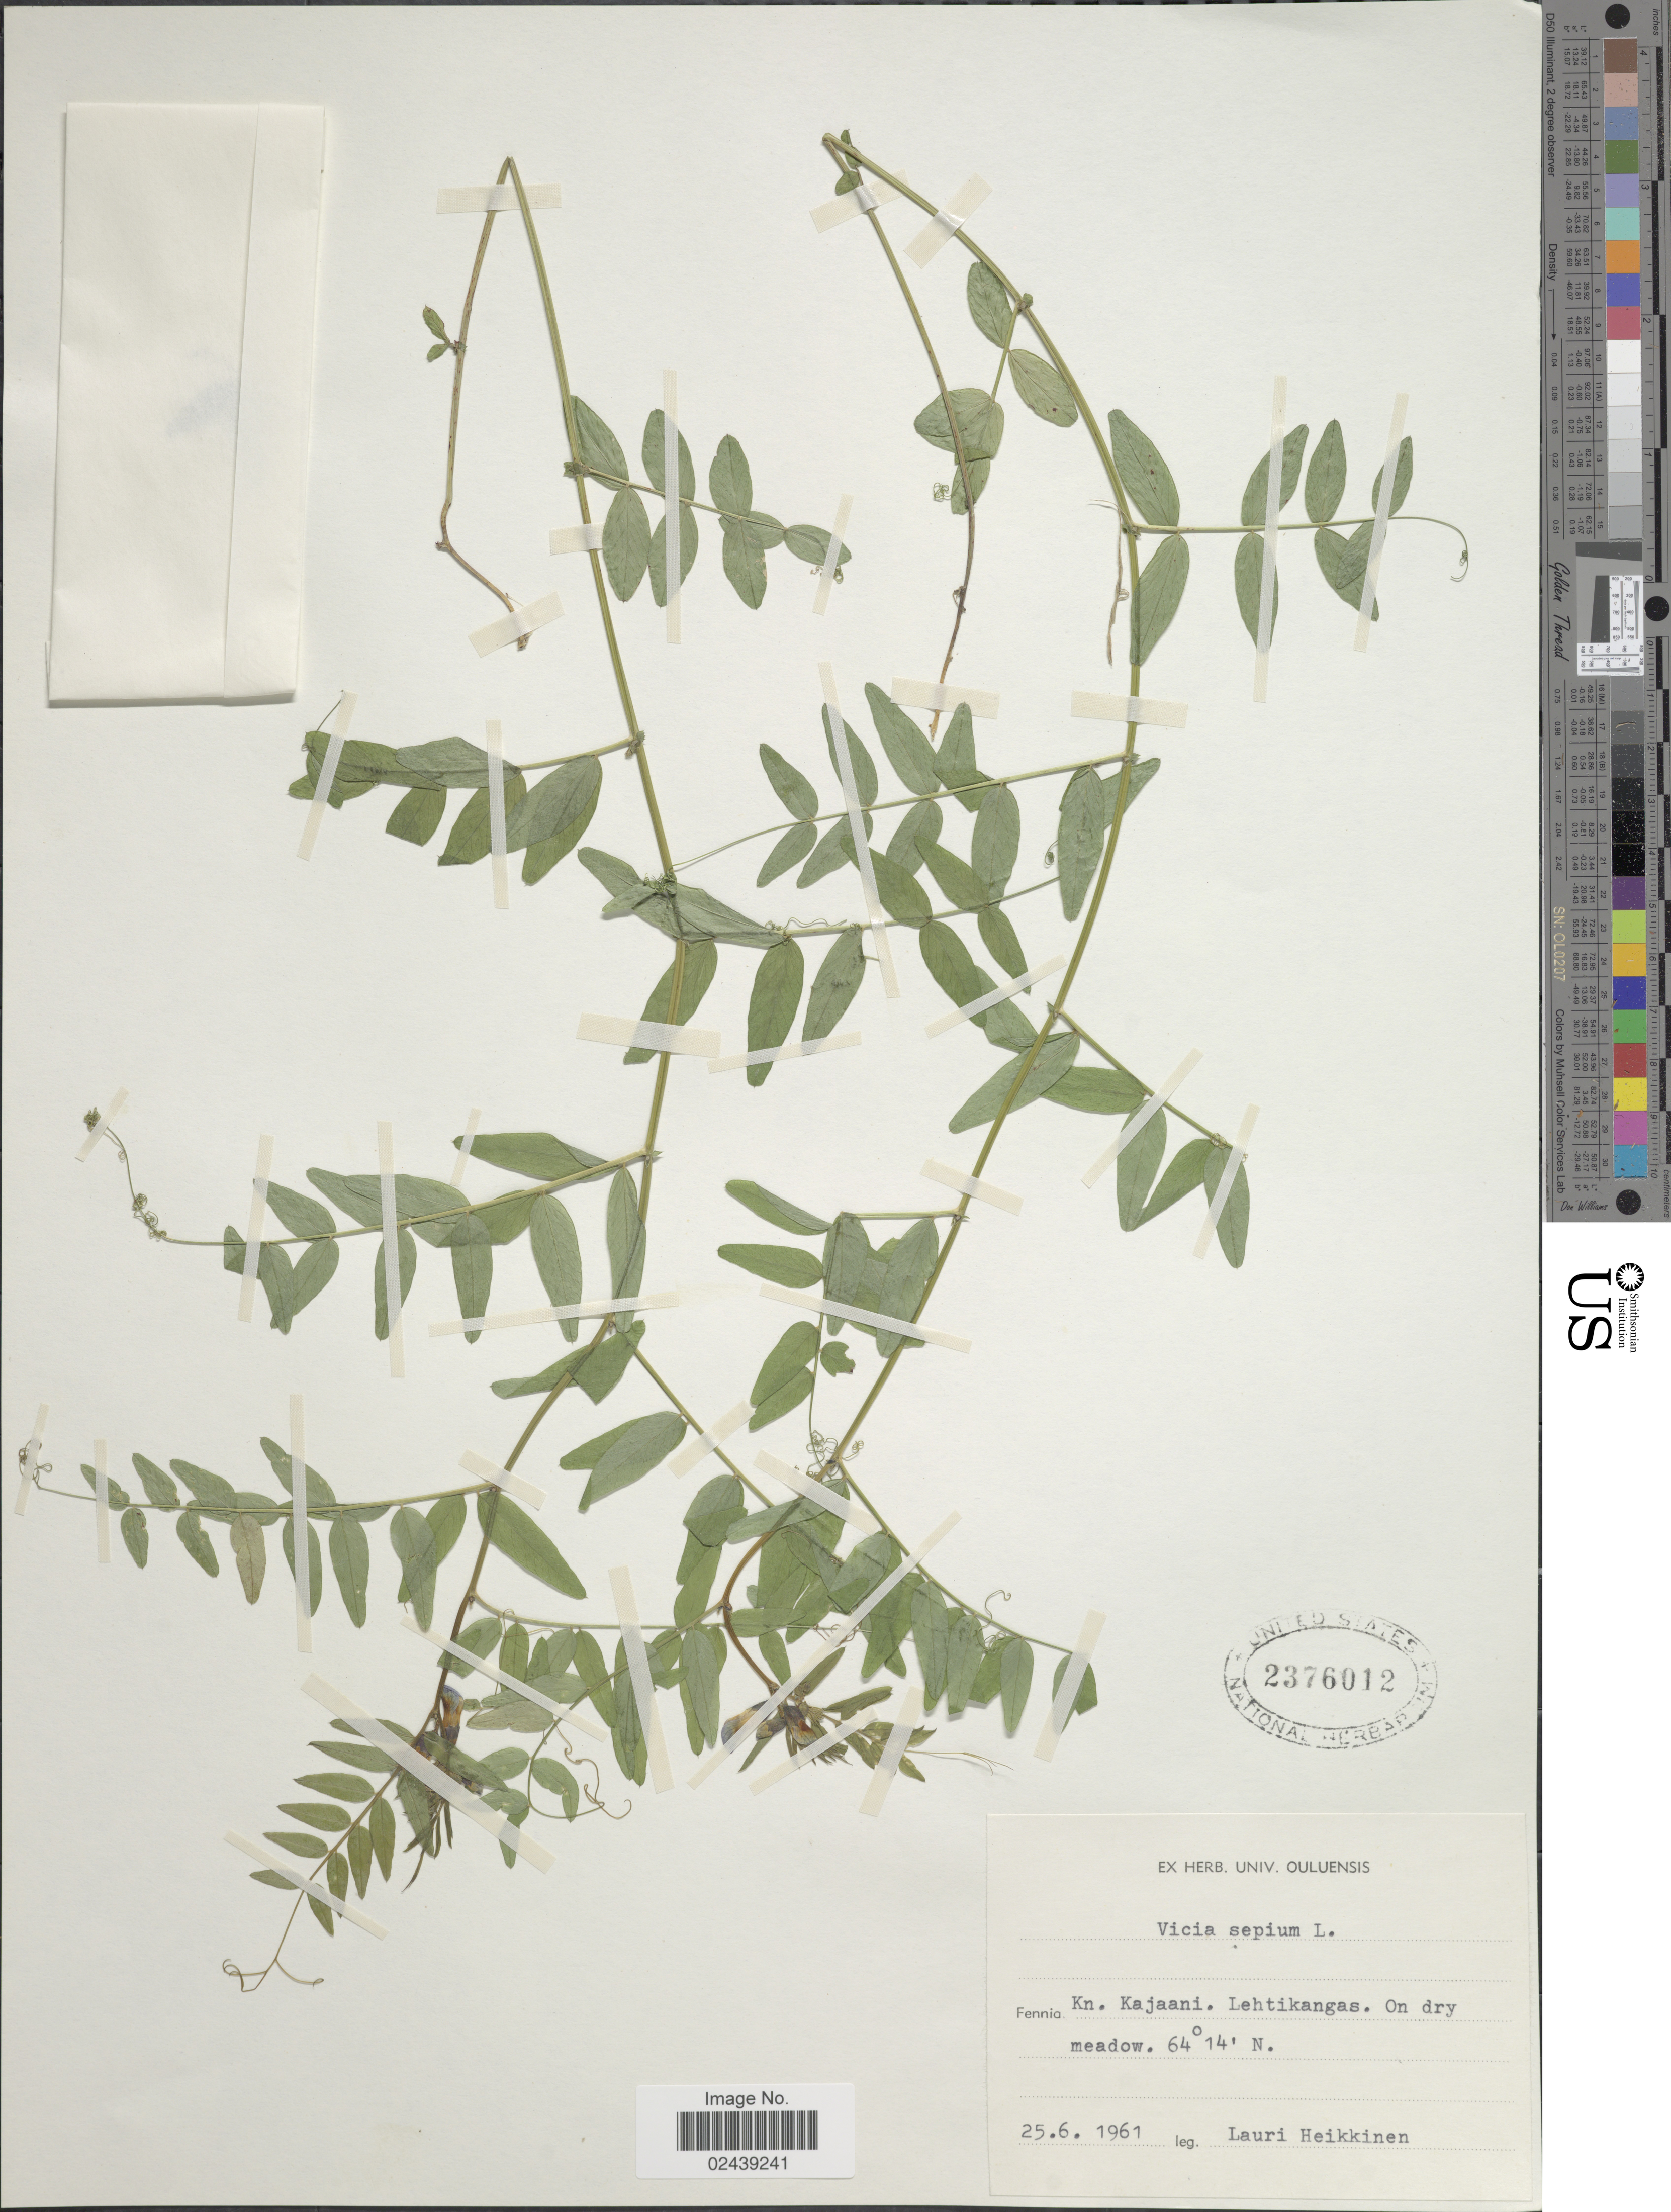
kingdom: Plantae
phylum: Tracheophyta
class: Magnoliopsida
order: Fabales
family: Fabaceae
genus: Vicia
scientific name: Vicia sepium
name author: L.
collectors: L. Heikkinen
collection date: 1961-06-25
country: Finland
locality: Fennia Kn. Kajaani. Lehtikangas. On dry meadow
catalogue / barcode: US 2376012